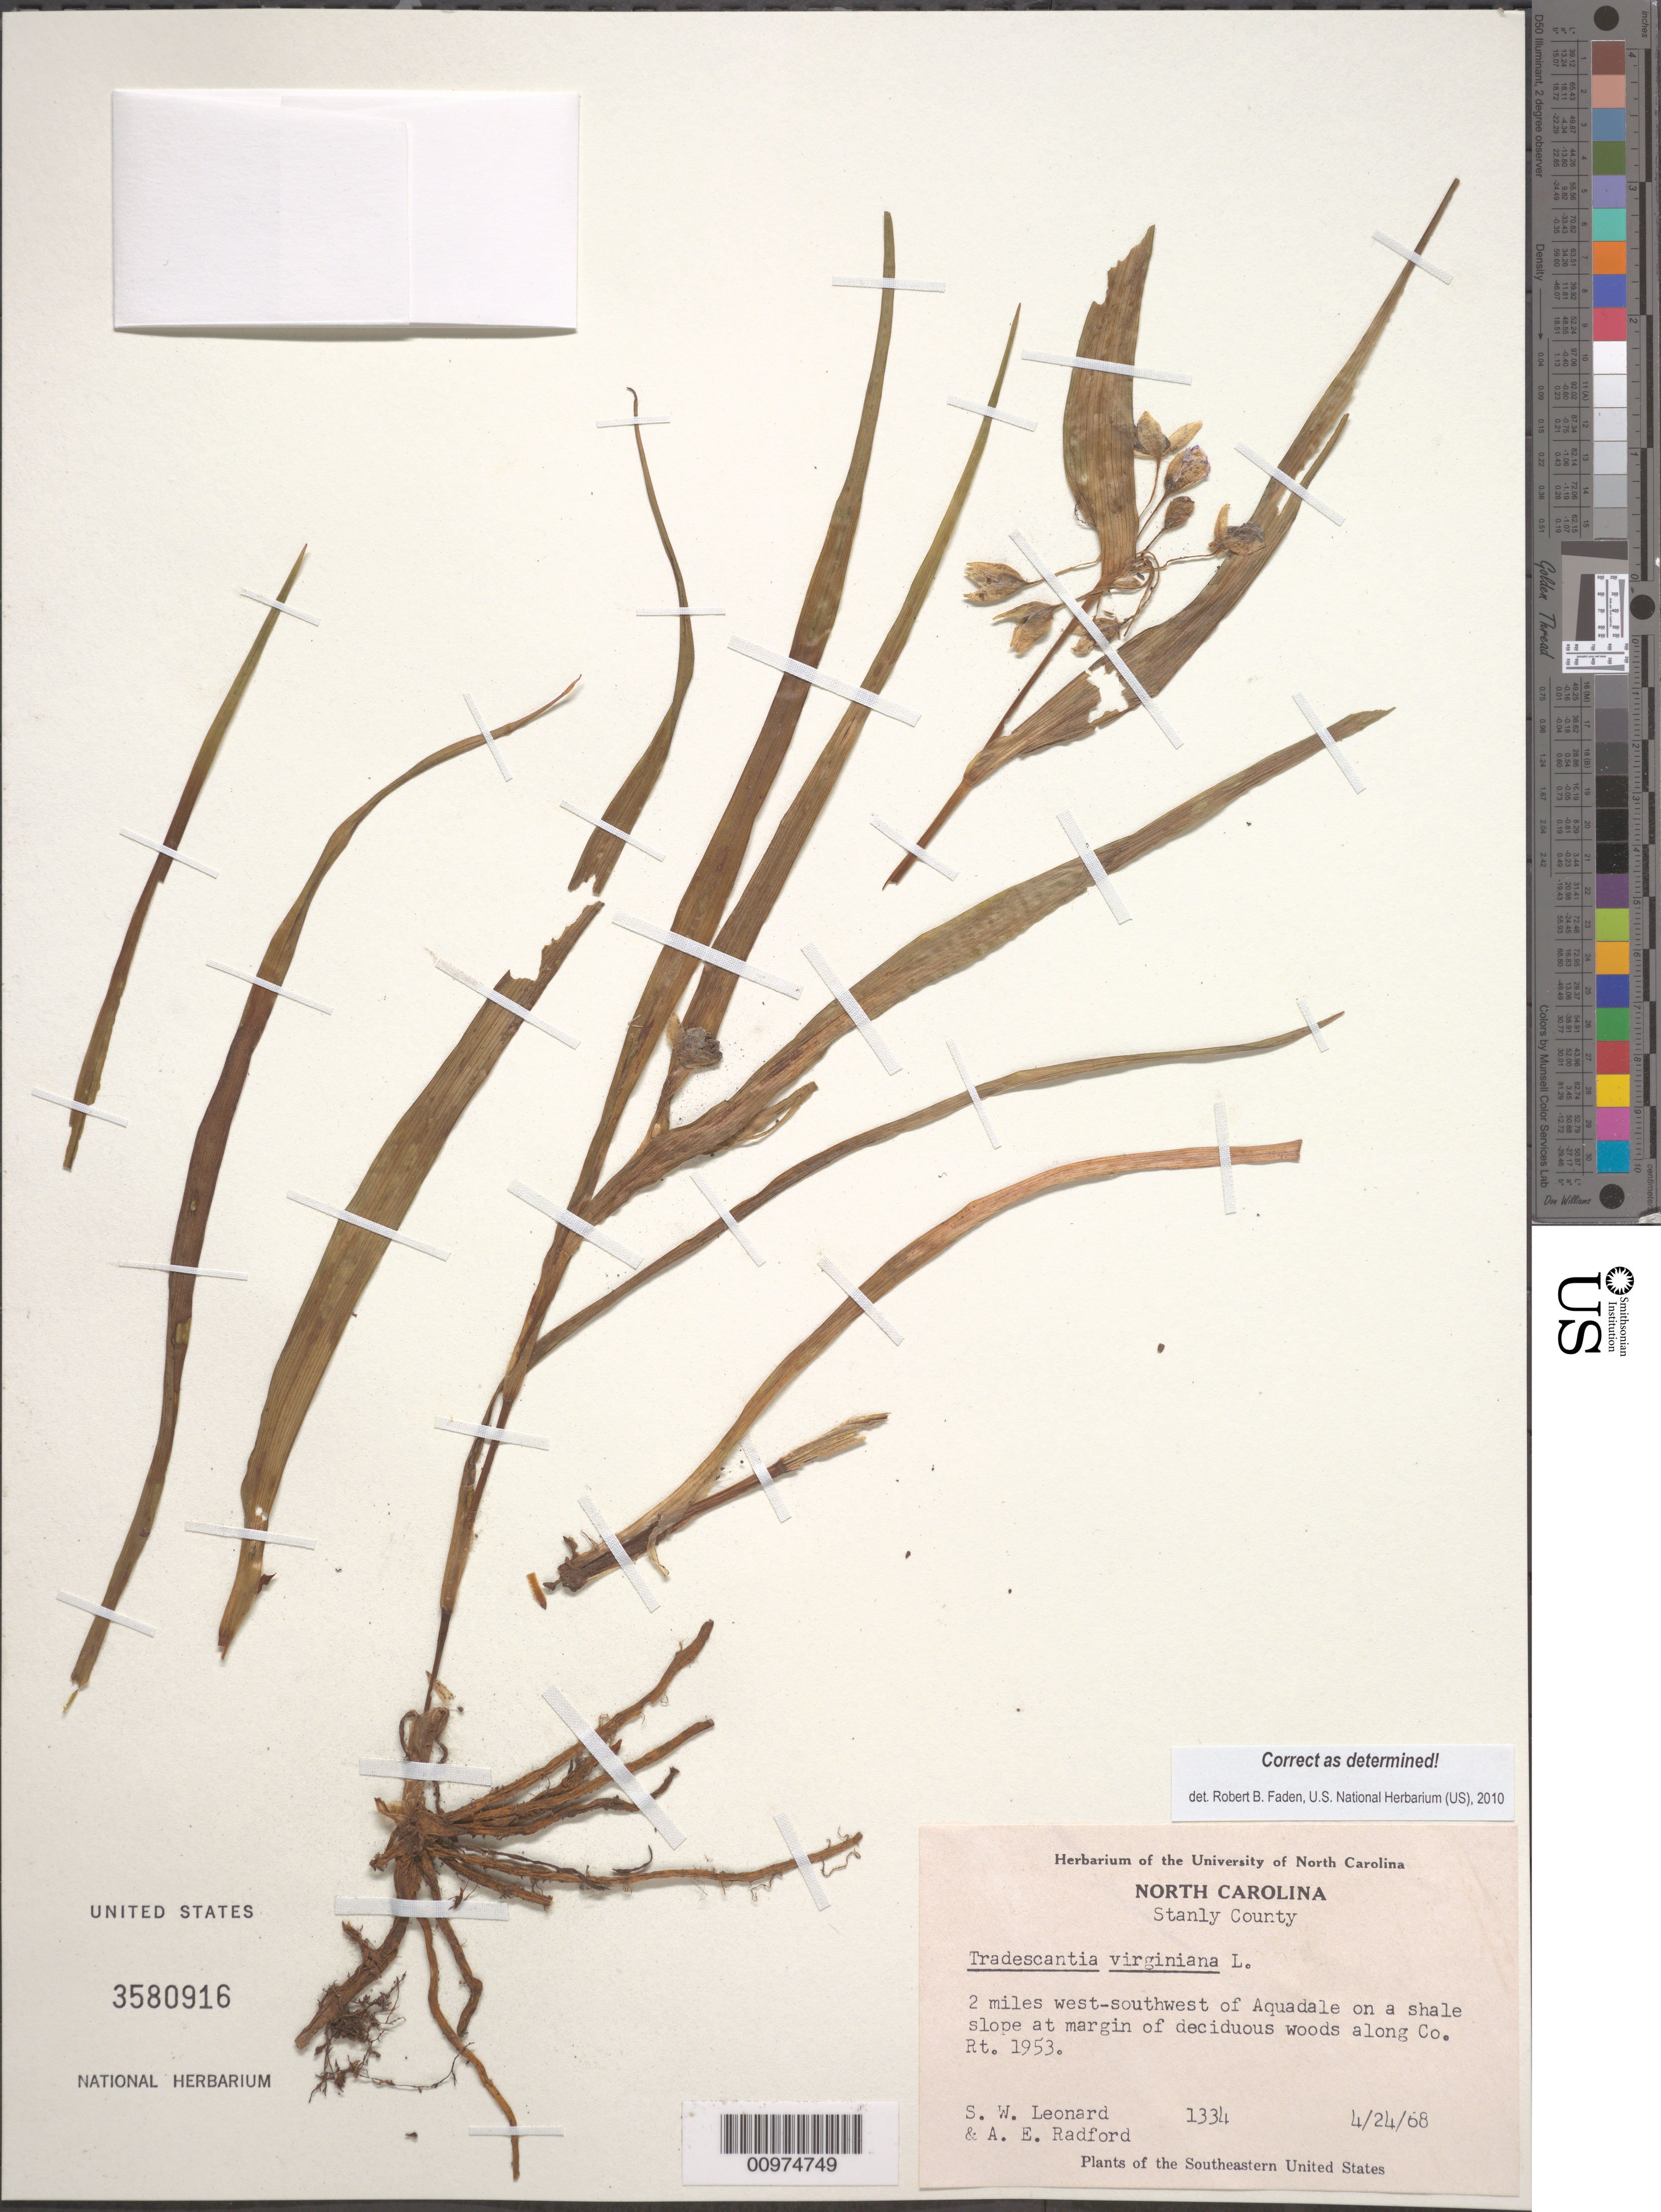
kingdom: Plantae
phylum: Tracheophyta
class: Liliopsida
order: Commelinales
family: Commelinaceae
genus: Tradescantia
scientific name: Tradescantia virginiana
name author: L.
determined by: Faden, Robert B., (US), Smithsonian Institution - National Museum of Natural History (UNITED STATES)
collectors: S. W. Leonard & A. E. Radford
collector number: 1334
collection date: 1968-04-24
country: United States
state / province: North Carolina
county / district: Stanly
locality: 2 miles west-southwest of Aquadale on a shale slope at margin of deciduous woods along Co. Rt. 1953.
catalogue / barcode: US 3580916